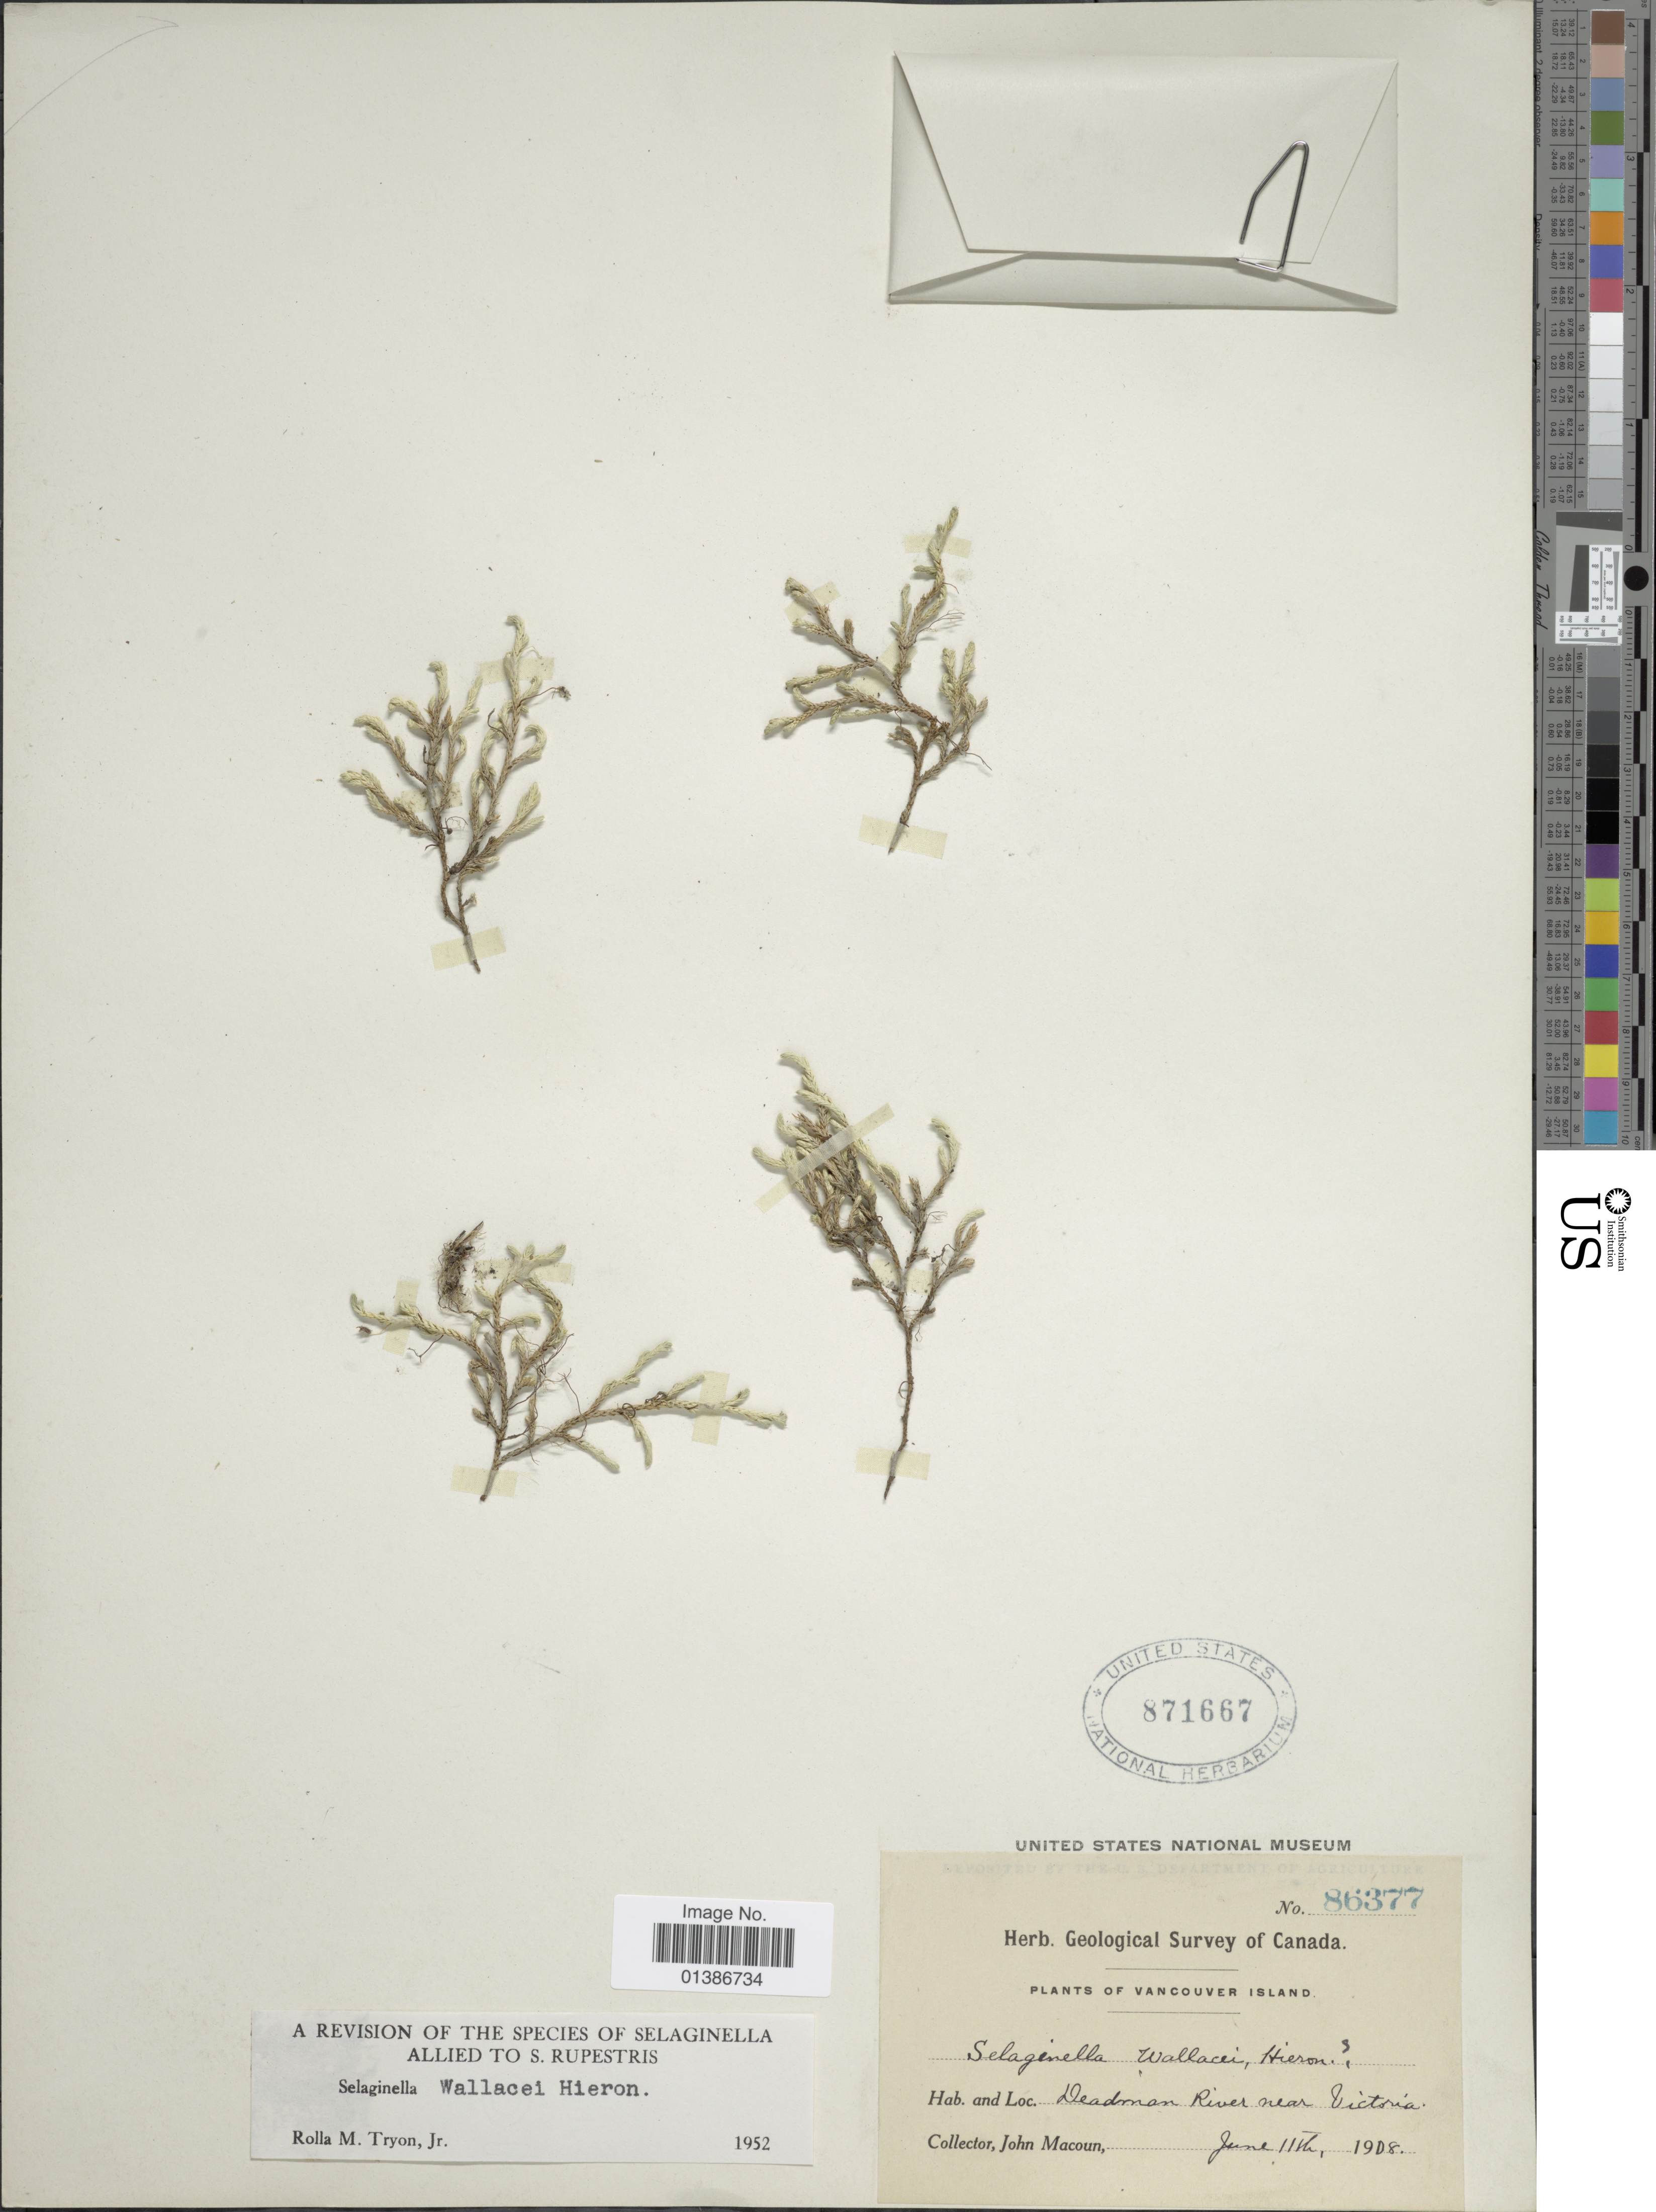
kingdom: Plantae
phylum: Tracheophyta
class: Lycopodiopsida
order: Selaginellales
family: Selaginellaceae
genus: Selaginella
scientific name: Selaginella wallacei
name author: Hieron.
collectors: J. Macoun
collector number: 86377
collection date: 1908-06-11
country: Canada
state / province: British Columbia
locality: Vancouver Island. Deadman River near Victoria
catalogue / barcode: US 871667